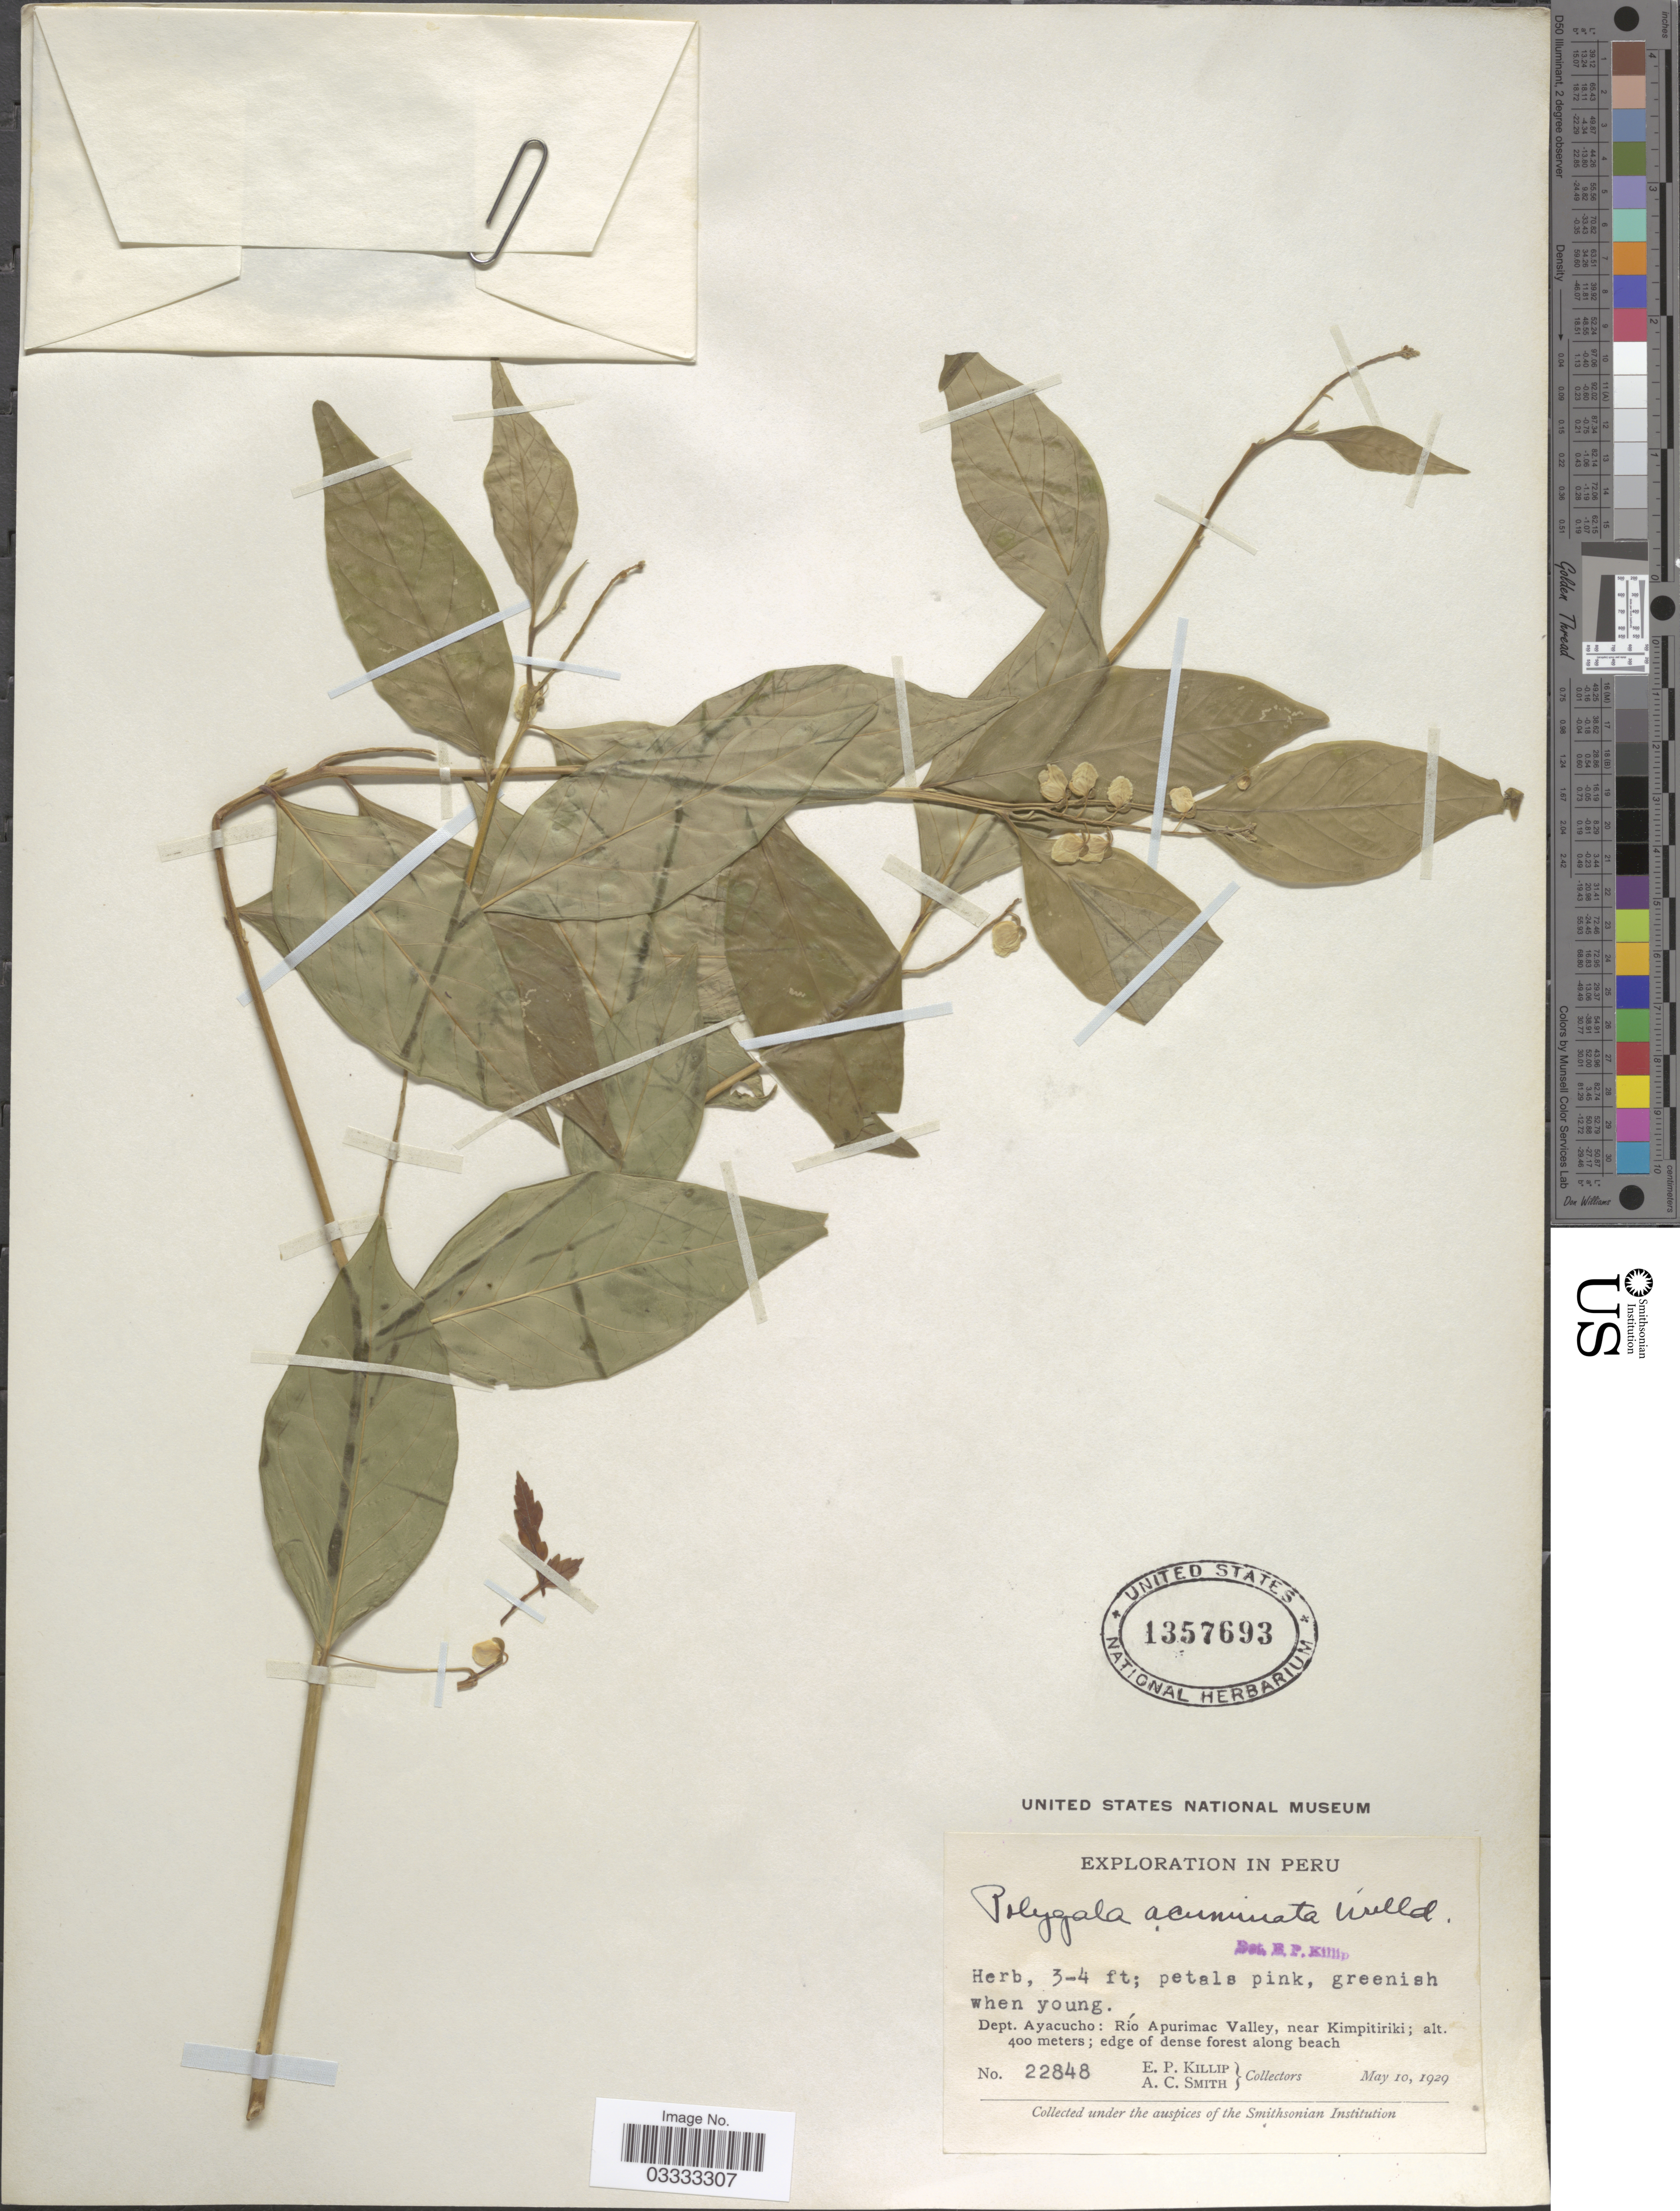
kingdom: Plantae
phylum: Tracheophyta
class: Magnoliopsida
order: Fabales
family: Polygalaceae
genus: Asemeia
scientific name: Asemeia acuminata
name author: (Willd.) J.F.B. Pastore & J.R. Abbott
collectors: E. P. Killip & A. C. Smith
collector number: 22848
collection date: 1929-05-10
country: Peru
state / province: Ayacucho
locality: Dept. Ayacucho: Río Apurimac Valley, near Kimpitiriki.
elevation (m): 400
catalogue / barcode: US 1357693